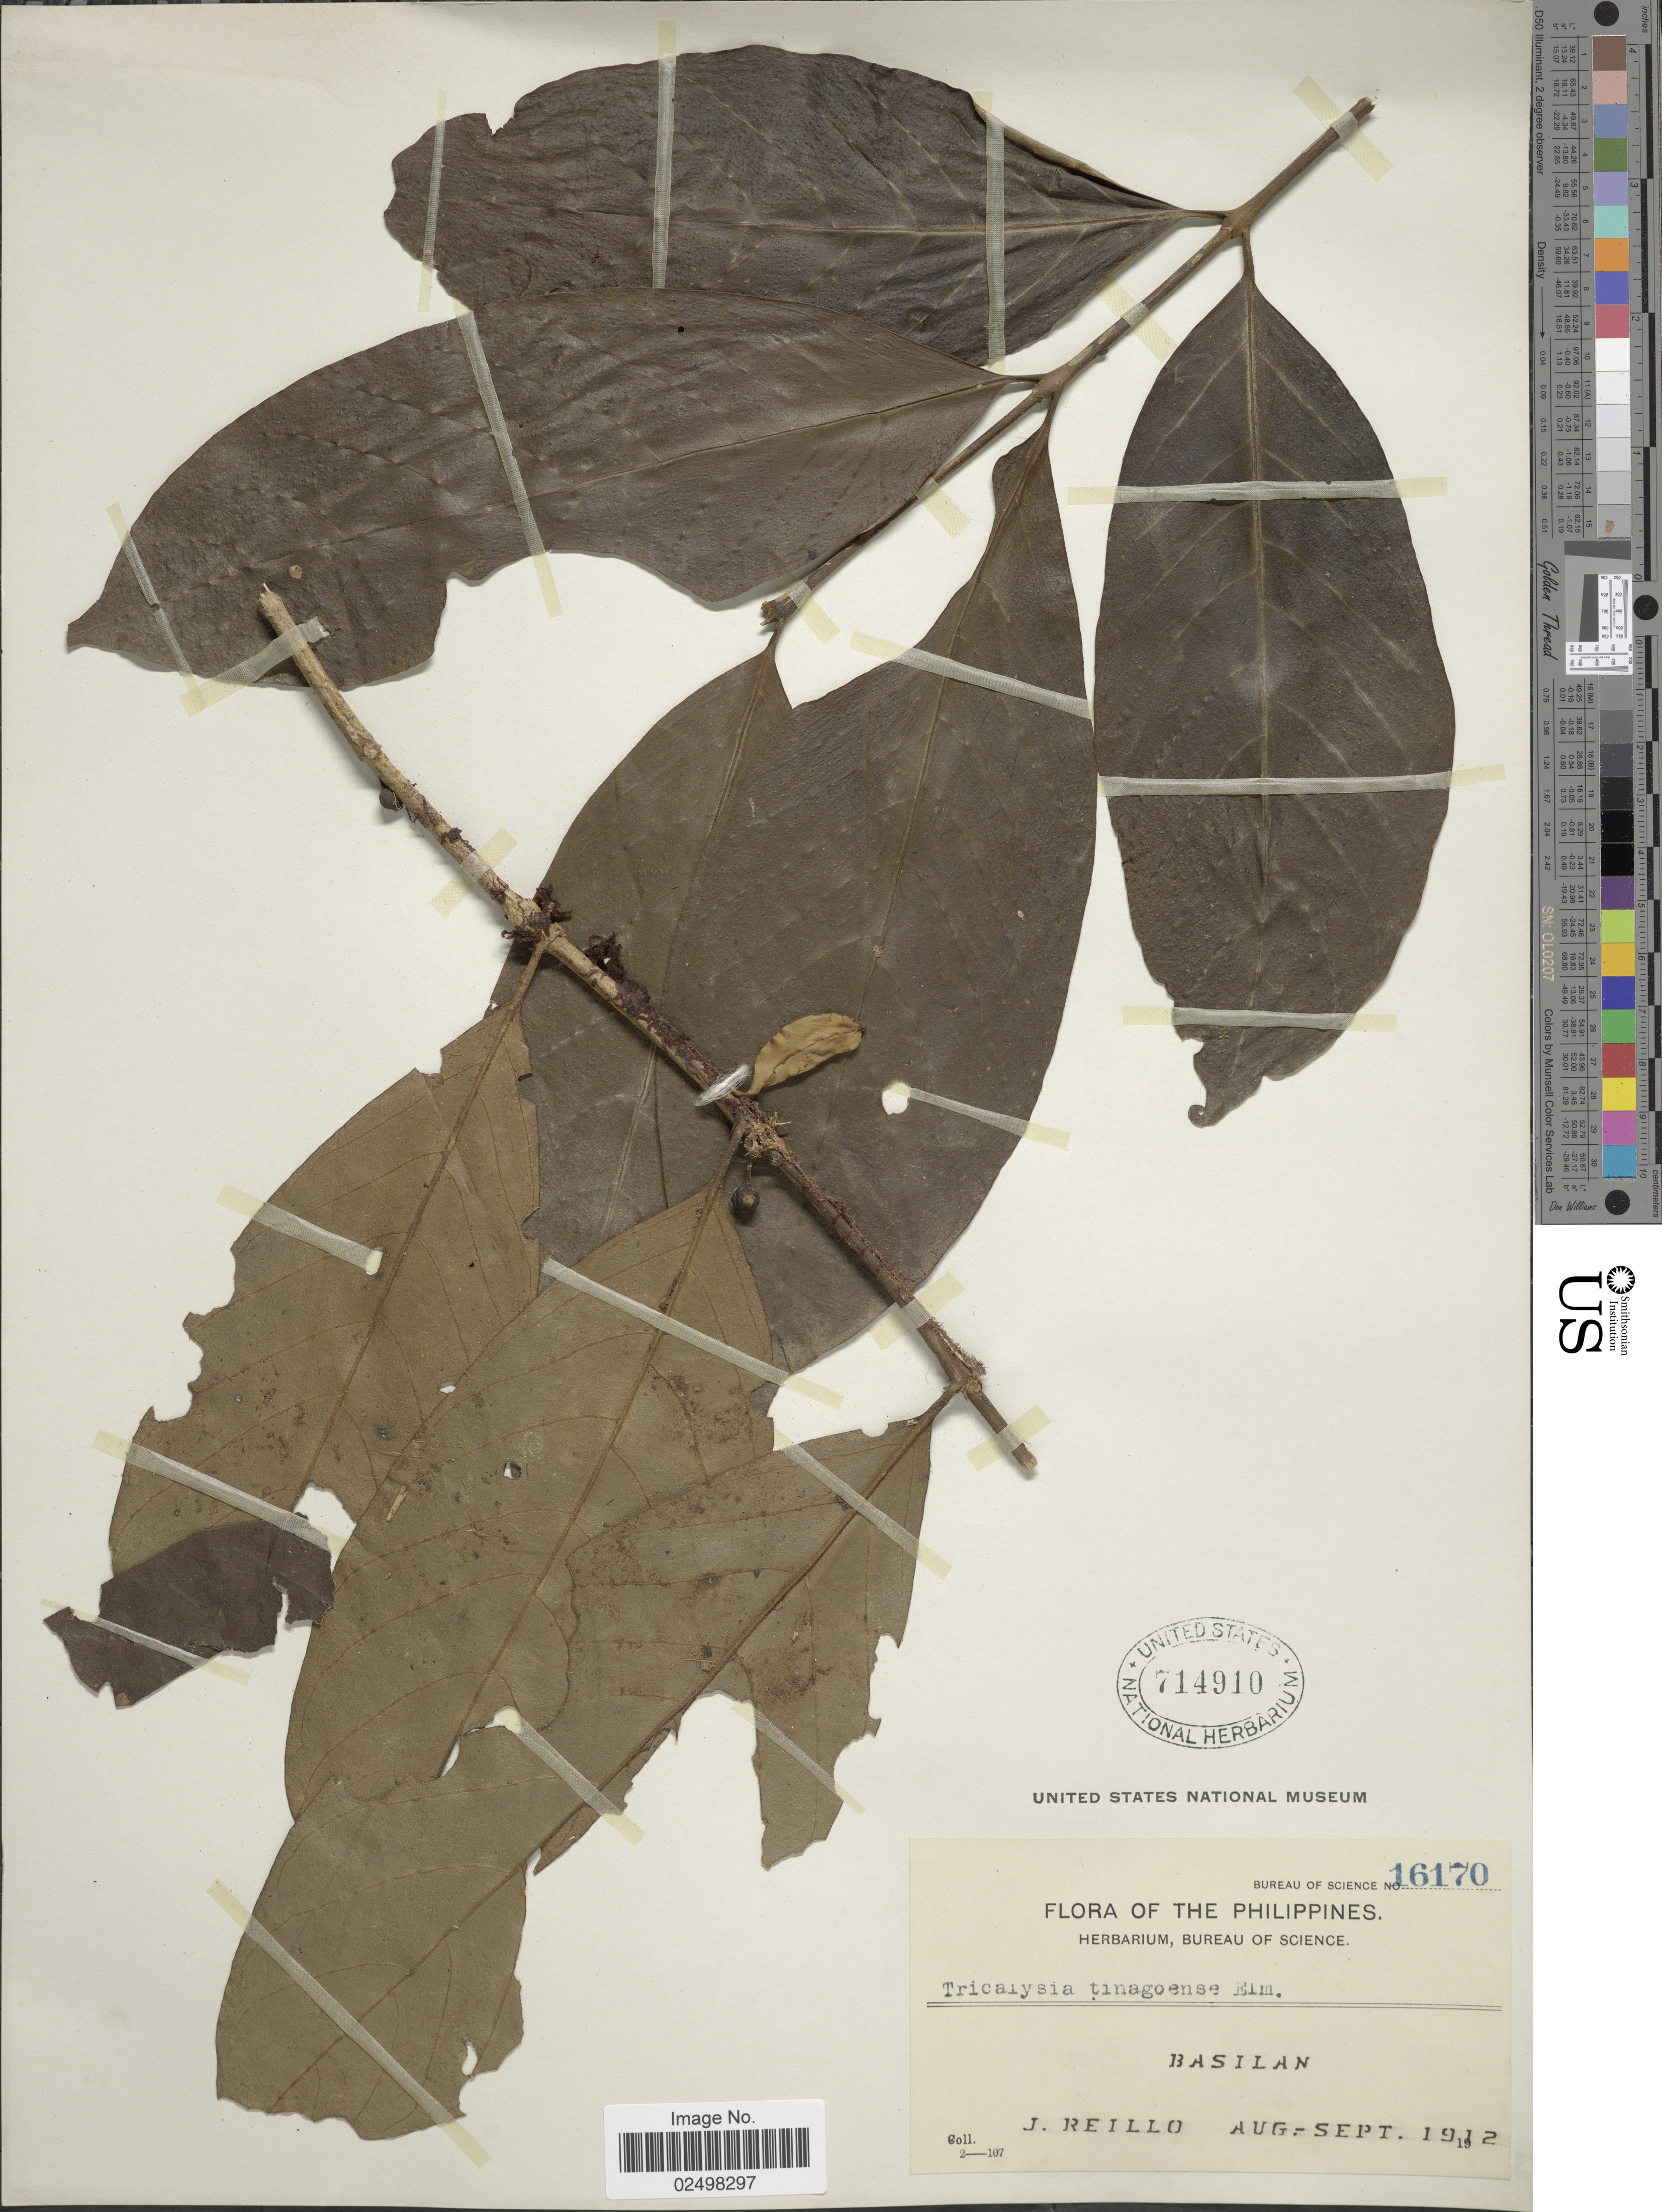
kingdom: Plantae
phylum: Tracheophyta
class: Magnoliopsida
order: Gentianales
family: Rubiaceae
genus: Tricalysia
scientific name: Tricalysia tinagaoensis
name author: Elmer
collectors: J. Reillo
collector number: Bureau of Science 16170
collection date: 1912-08/1912-09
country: Philippines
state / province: Muslim Mindanao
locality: Basilan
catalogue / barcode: US 714910